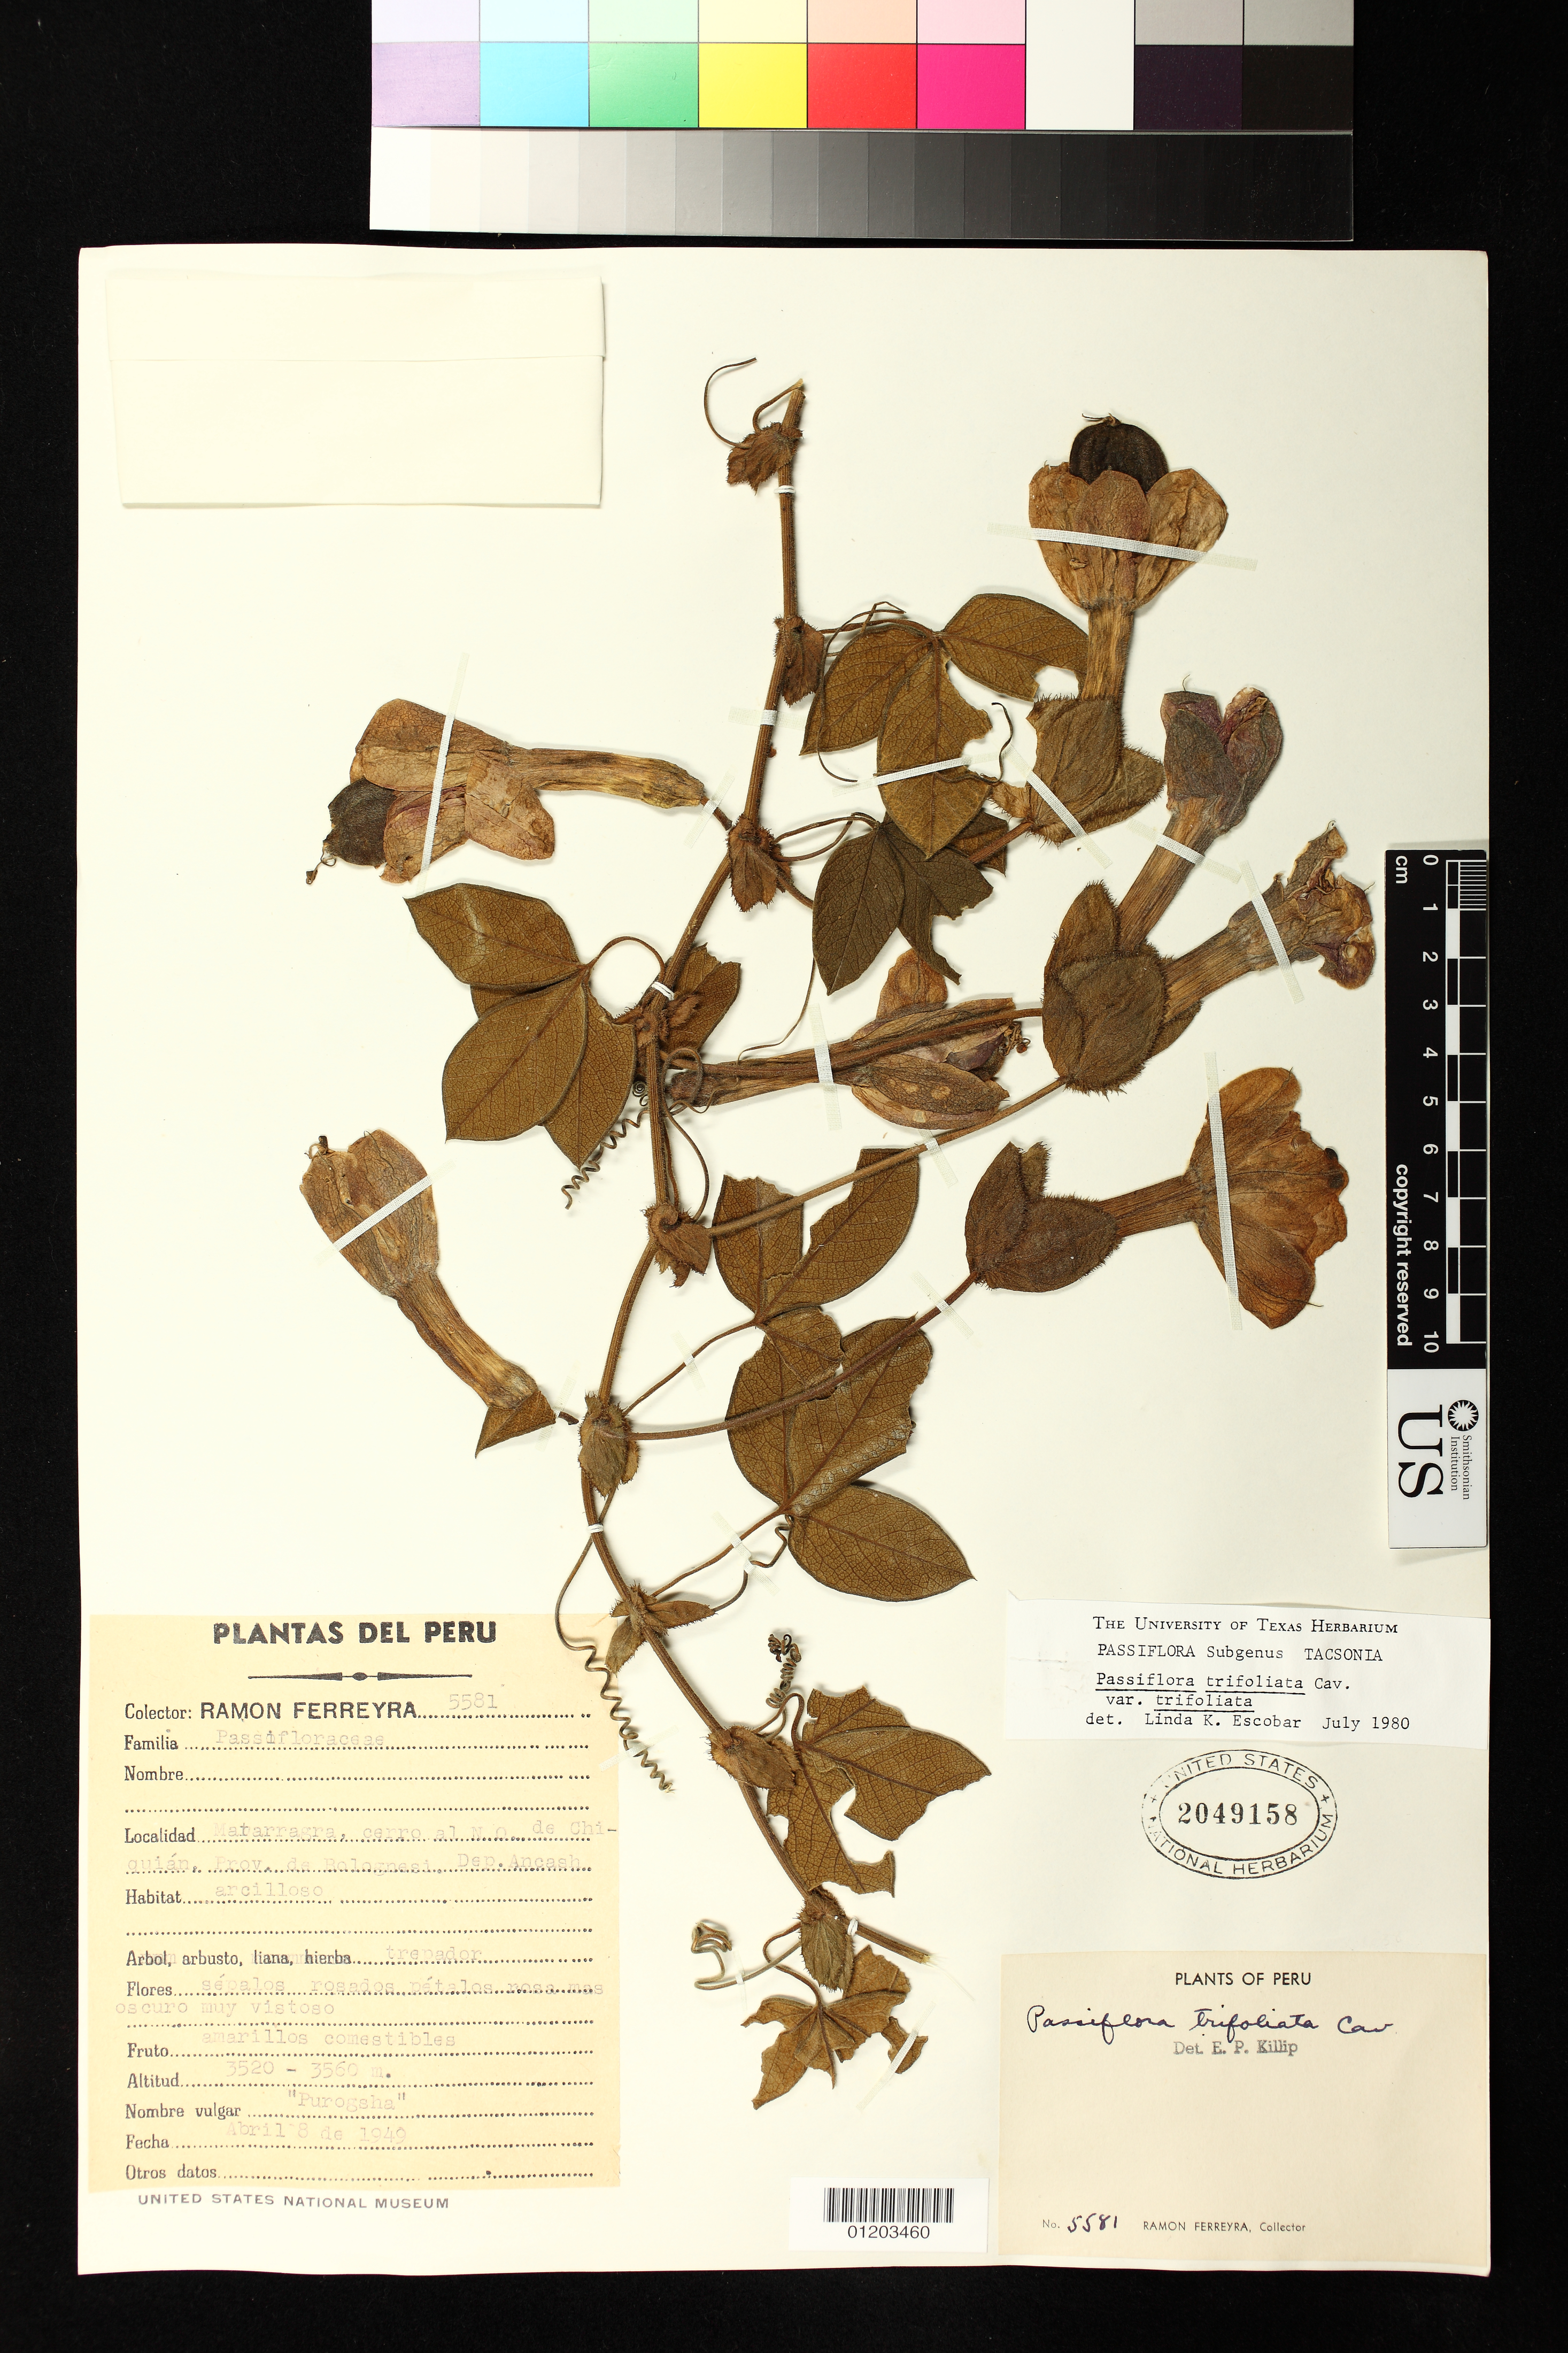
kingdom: Plantae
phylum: Tracheophyta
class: Magnoliopsida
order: Malpighiales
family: Passifloraceae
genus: Passiflora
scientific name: Passiflora trifoliata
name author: Cav.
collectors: R. A. Ferreyra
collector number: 5581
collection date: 1949-04-08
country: Peru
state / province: Ancash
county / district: Bolognesi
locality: Mararragra, cerro al N, de Chiquian.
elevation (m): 3520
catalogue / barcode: US 2049158